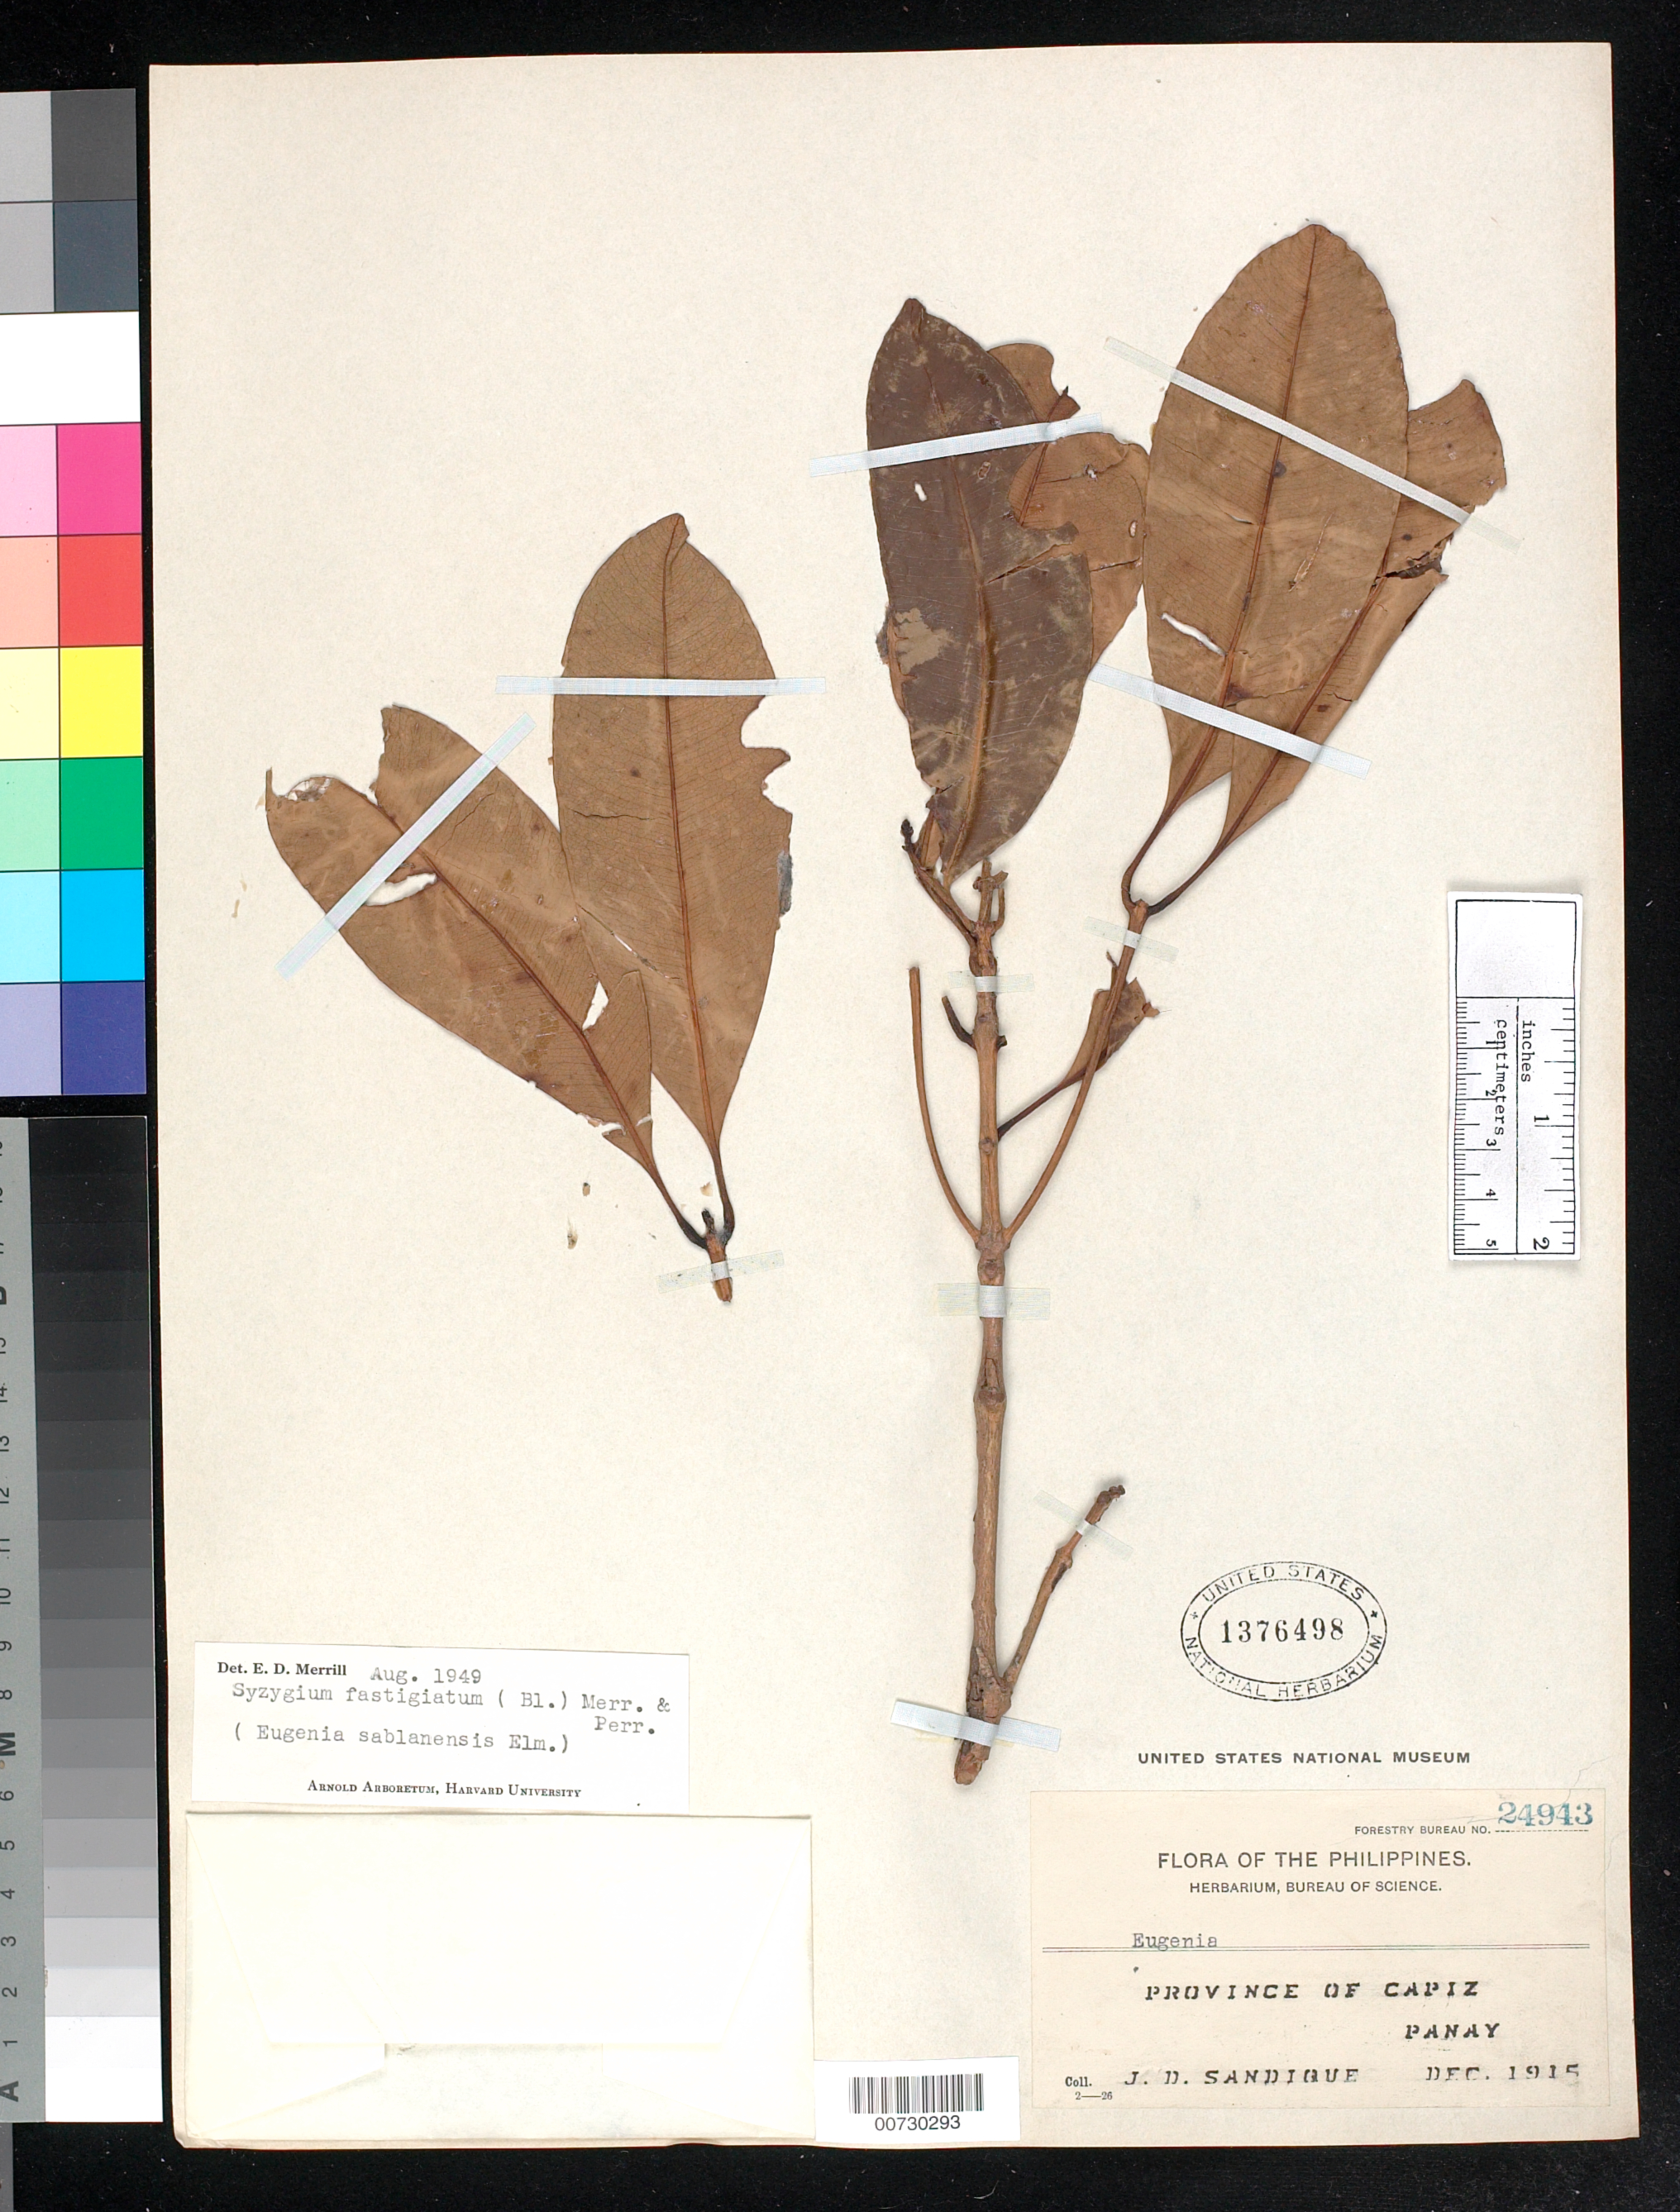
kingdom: Plantae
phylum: Tracheophyta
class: Magnoliopsida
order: Myrtales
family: Myrtaceae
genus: Syzygium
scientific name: Syzygium fastigiatum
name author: (Blume) Merr. & L.M. Perry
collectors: J. Sandique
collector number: For. Bur. 24943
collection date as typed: Dec 1915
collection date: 1915-12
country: Philippines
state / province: Western Visayas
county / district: Capiz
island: Panay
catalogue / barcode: US 1376498